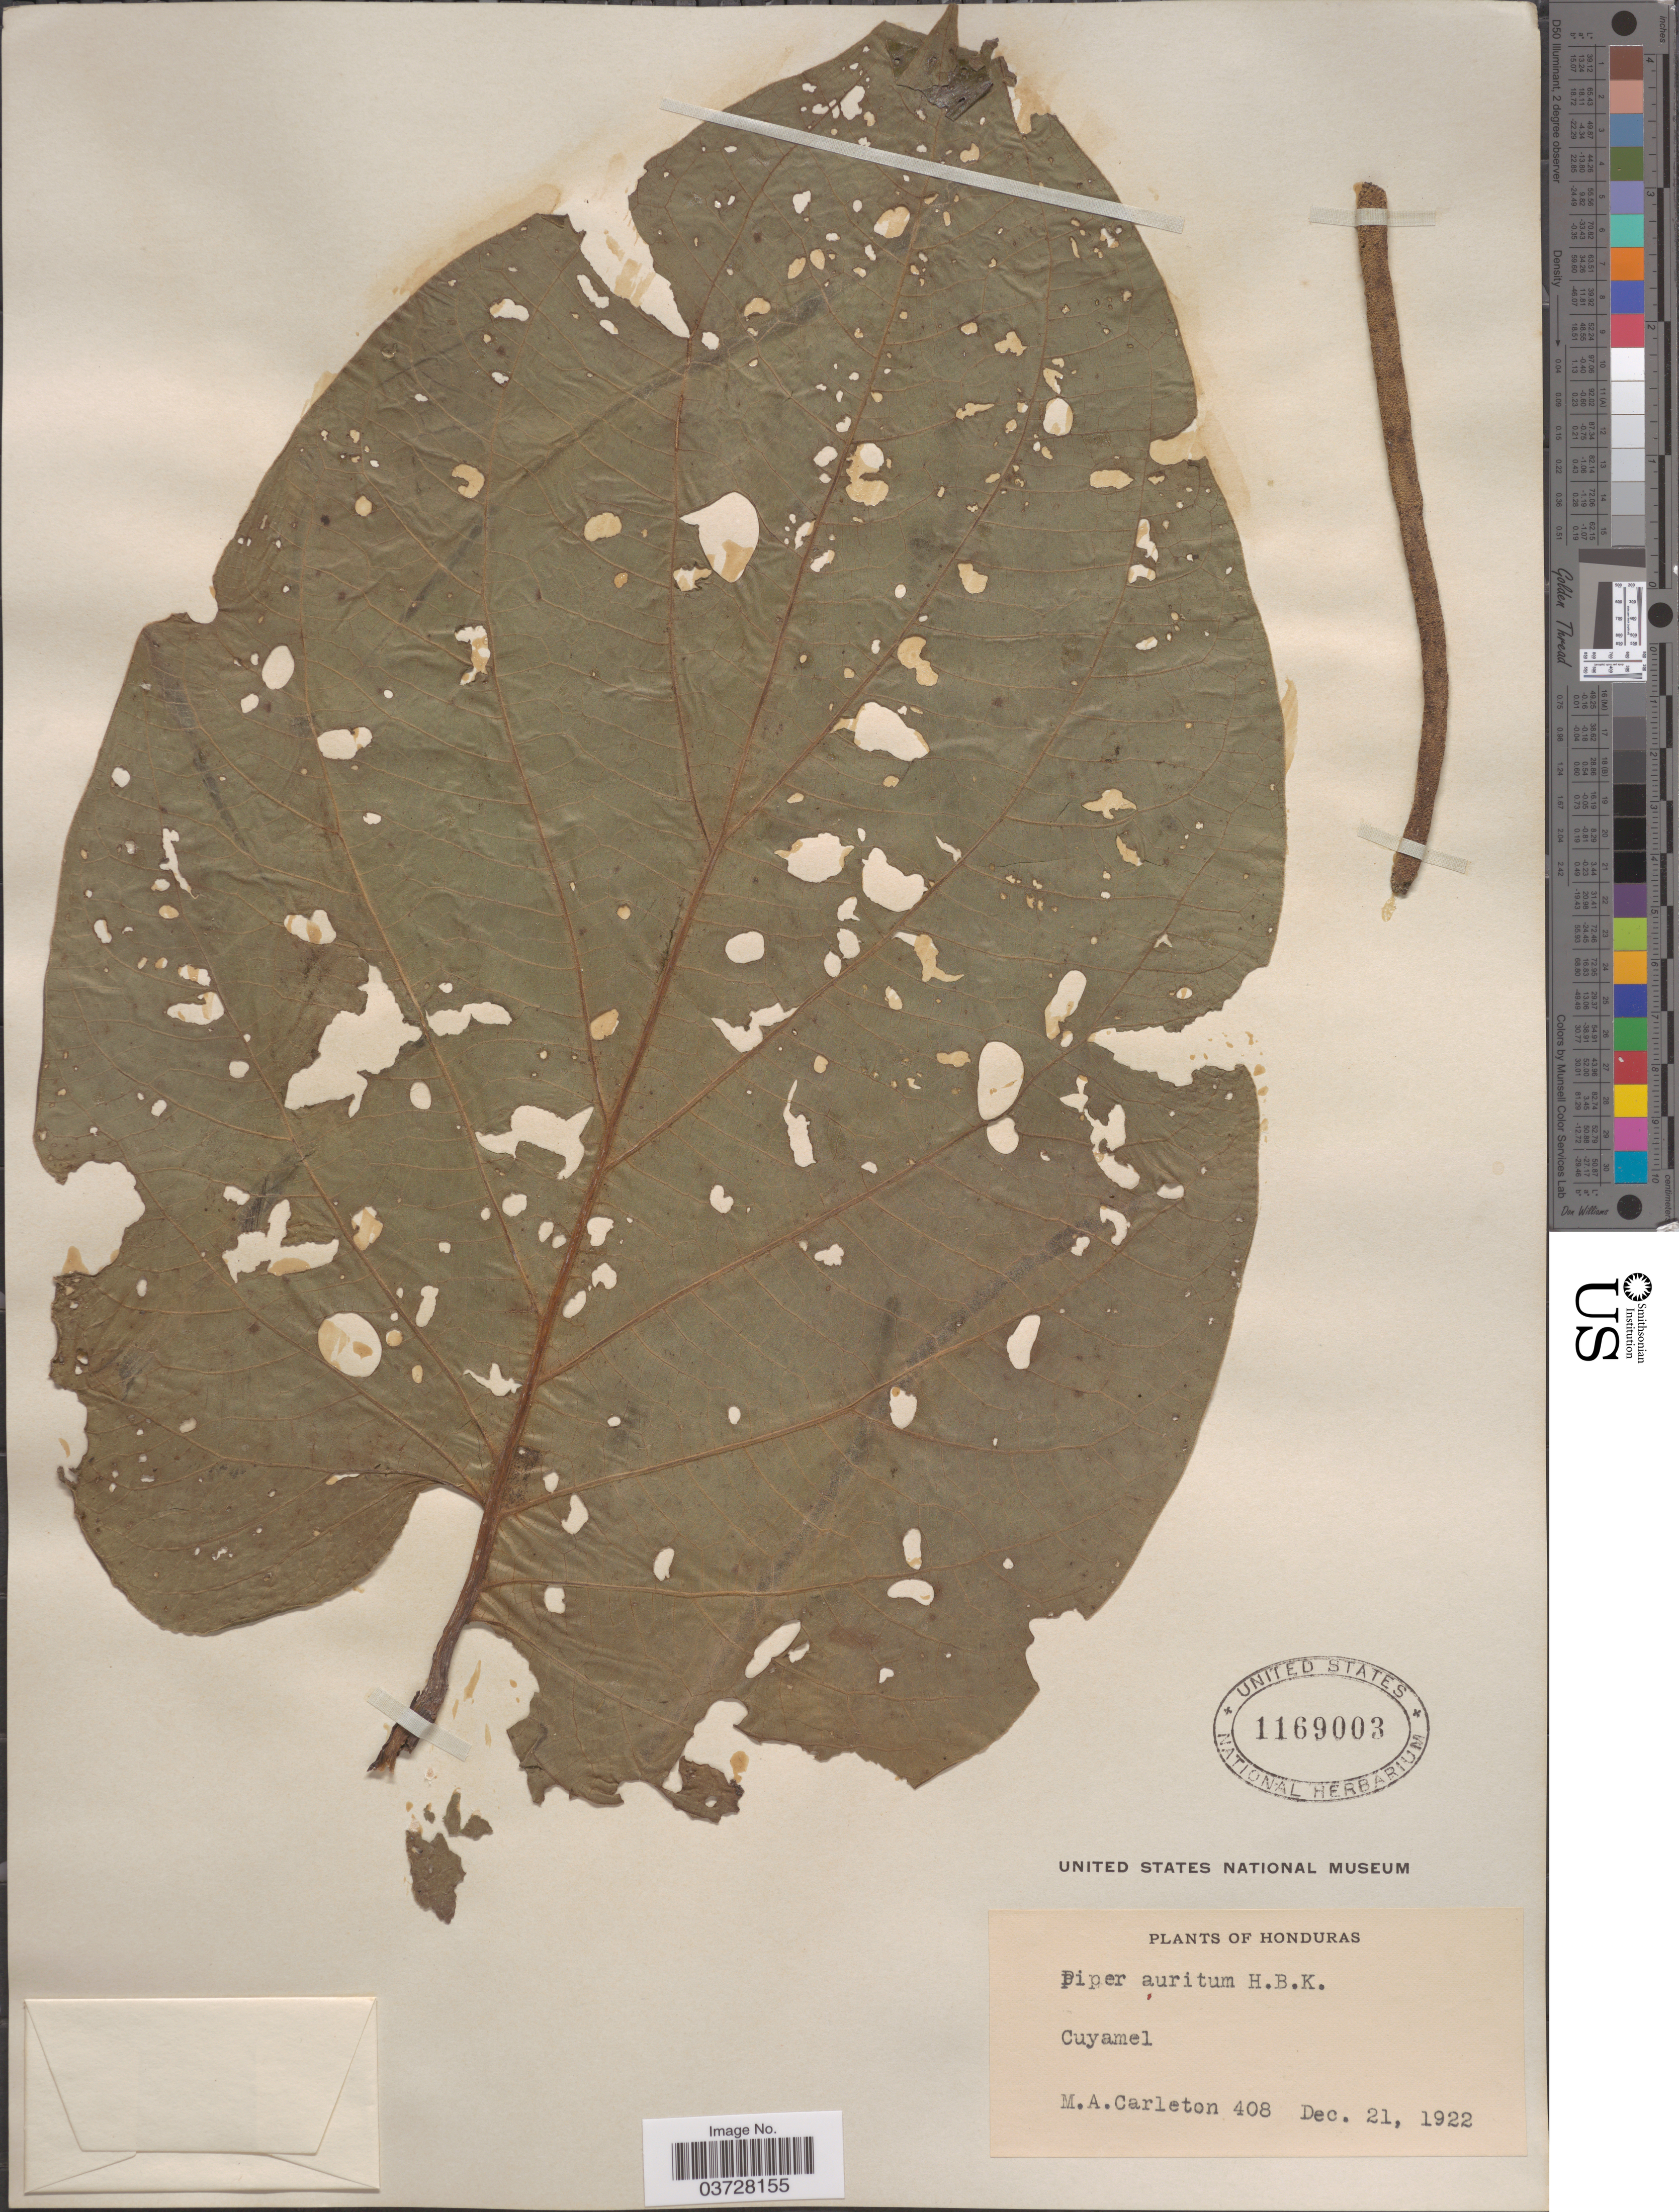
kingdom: Plantae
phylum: Tracheophyta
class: Magnoliopsida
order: Piperales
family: Piperaceae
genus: Piper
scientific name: Piper auritum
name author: Kunth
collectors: M. A. Carleton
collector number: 408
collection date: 1922-12-21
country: Honduras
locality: Cuyamel.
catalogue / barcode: US 1169003